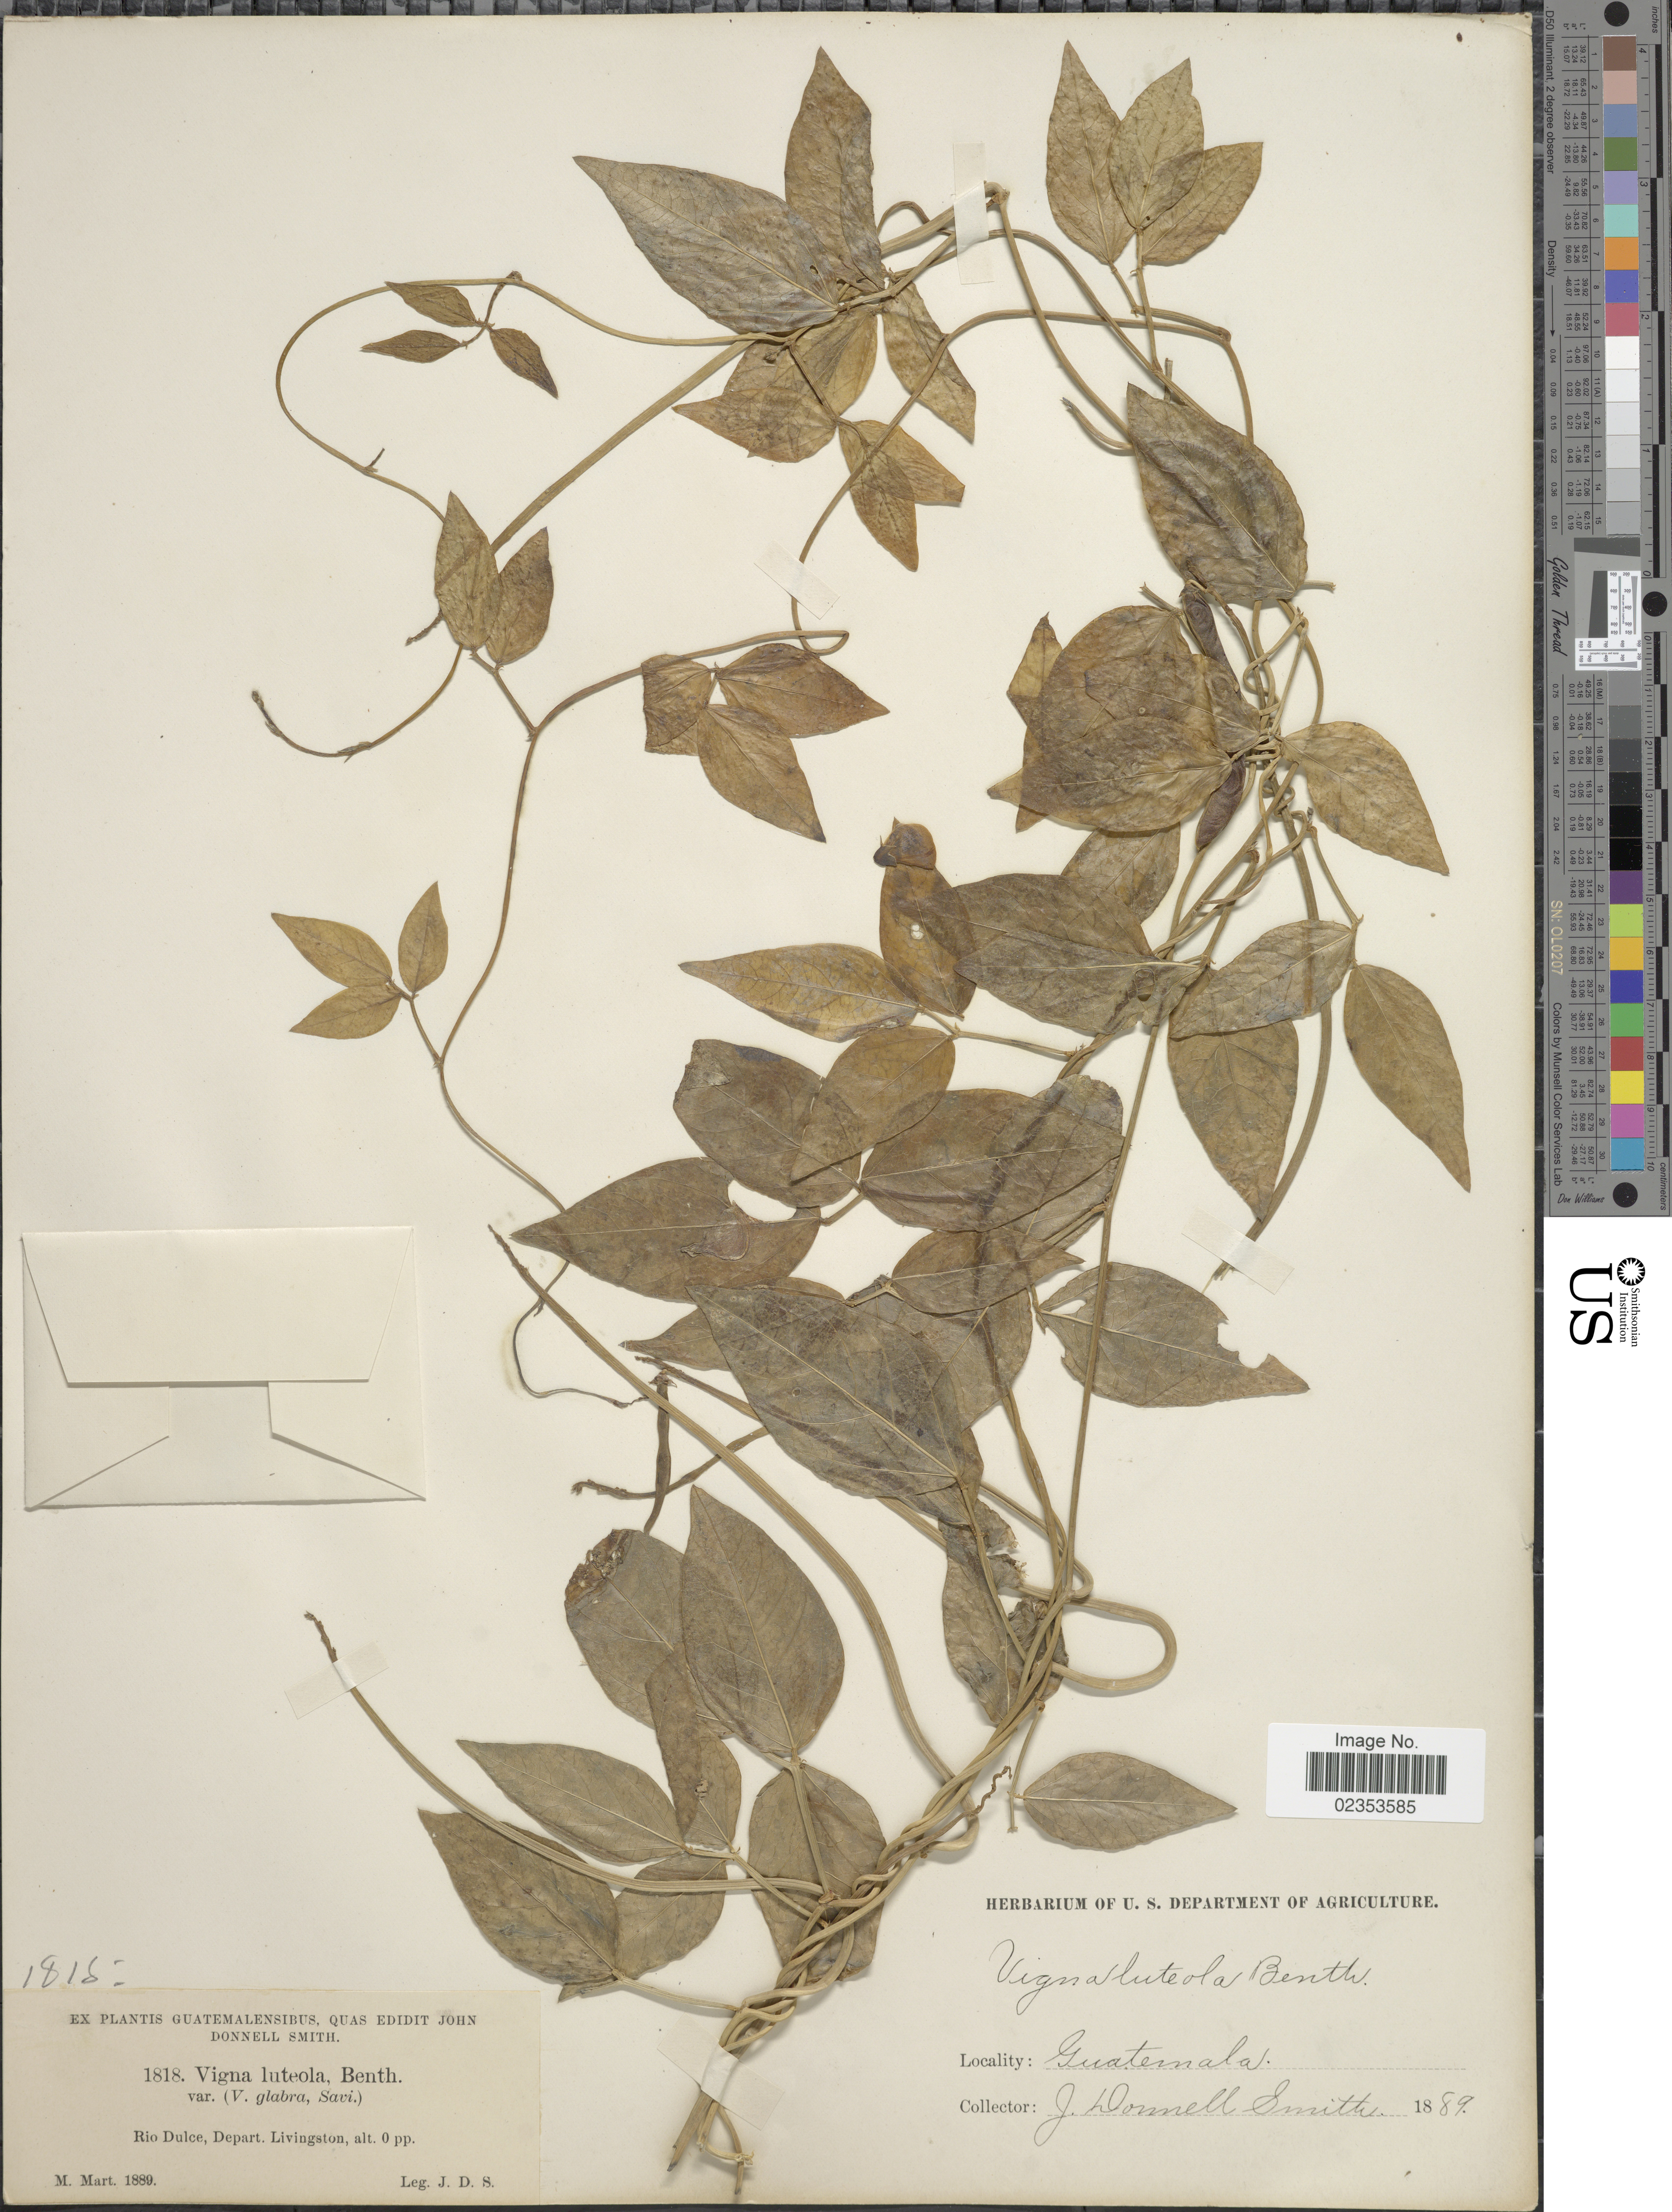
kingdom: Plantae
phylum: Tracheophyta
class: Magnoliopsida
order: Fabales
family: Fabaceae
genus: Vigna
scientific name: Vigna luteola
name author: (Jacq.) Benth.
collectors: J. Donnell Smith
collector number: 1818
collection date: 1889-03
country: Guatemala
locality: Guatemalensibus. Rio Dulce, Depart. Livingston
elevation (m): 0